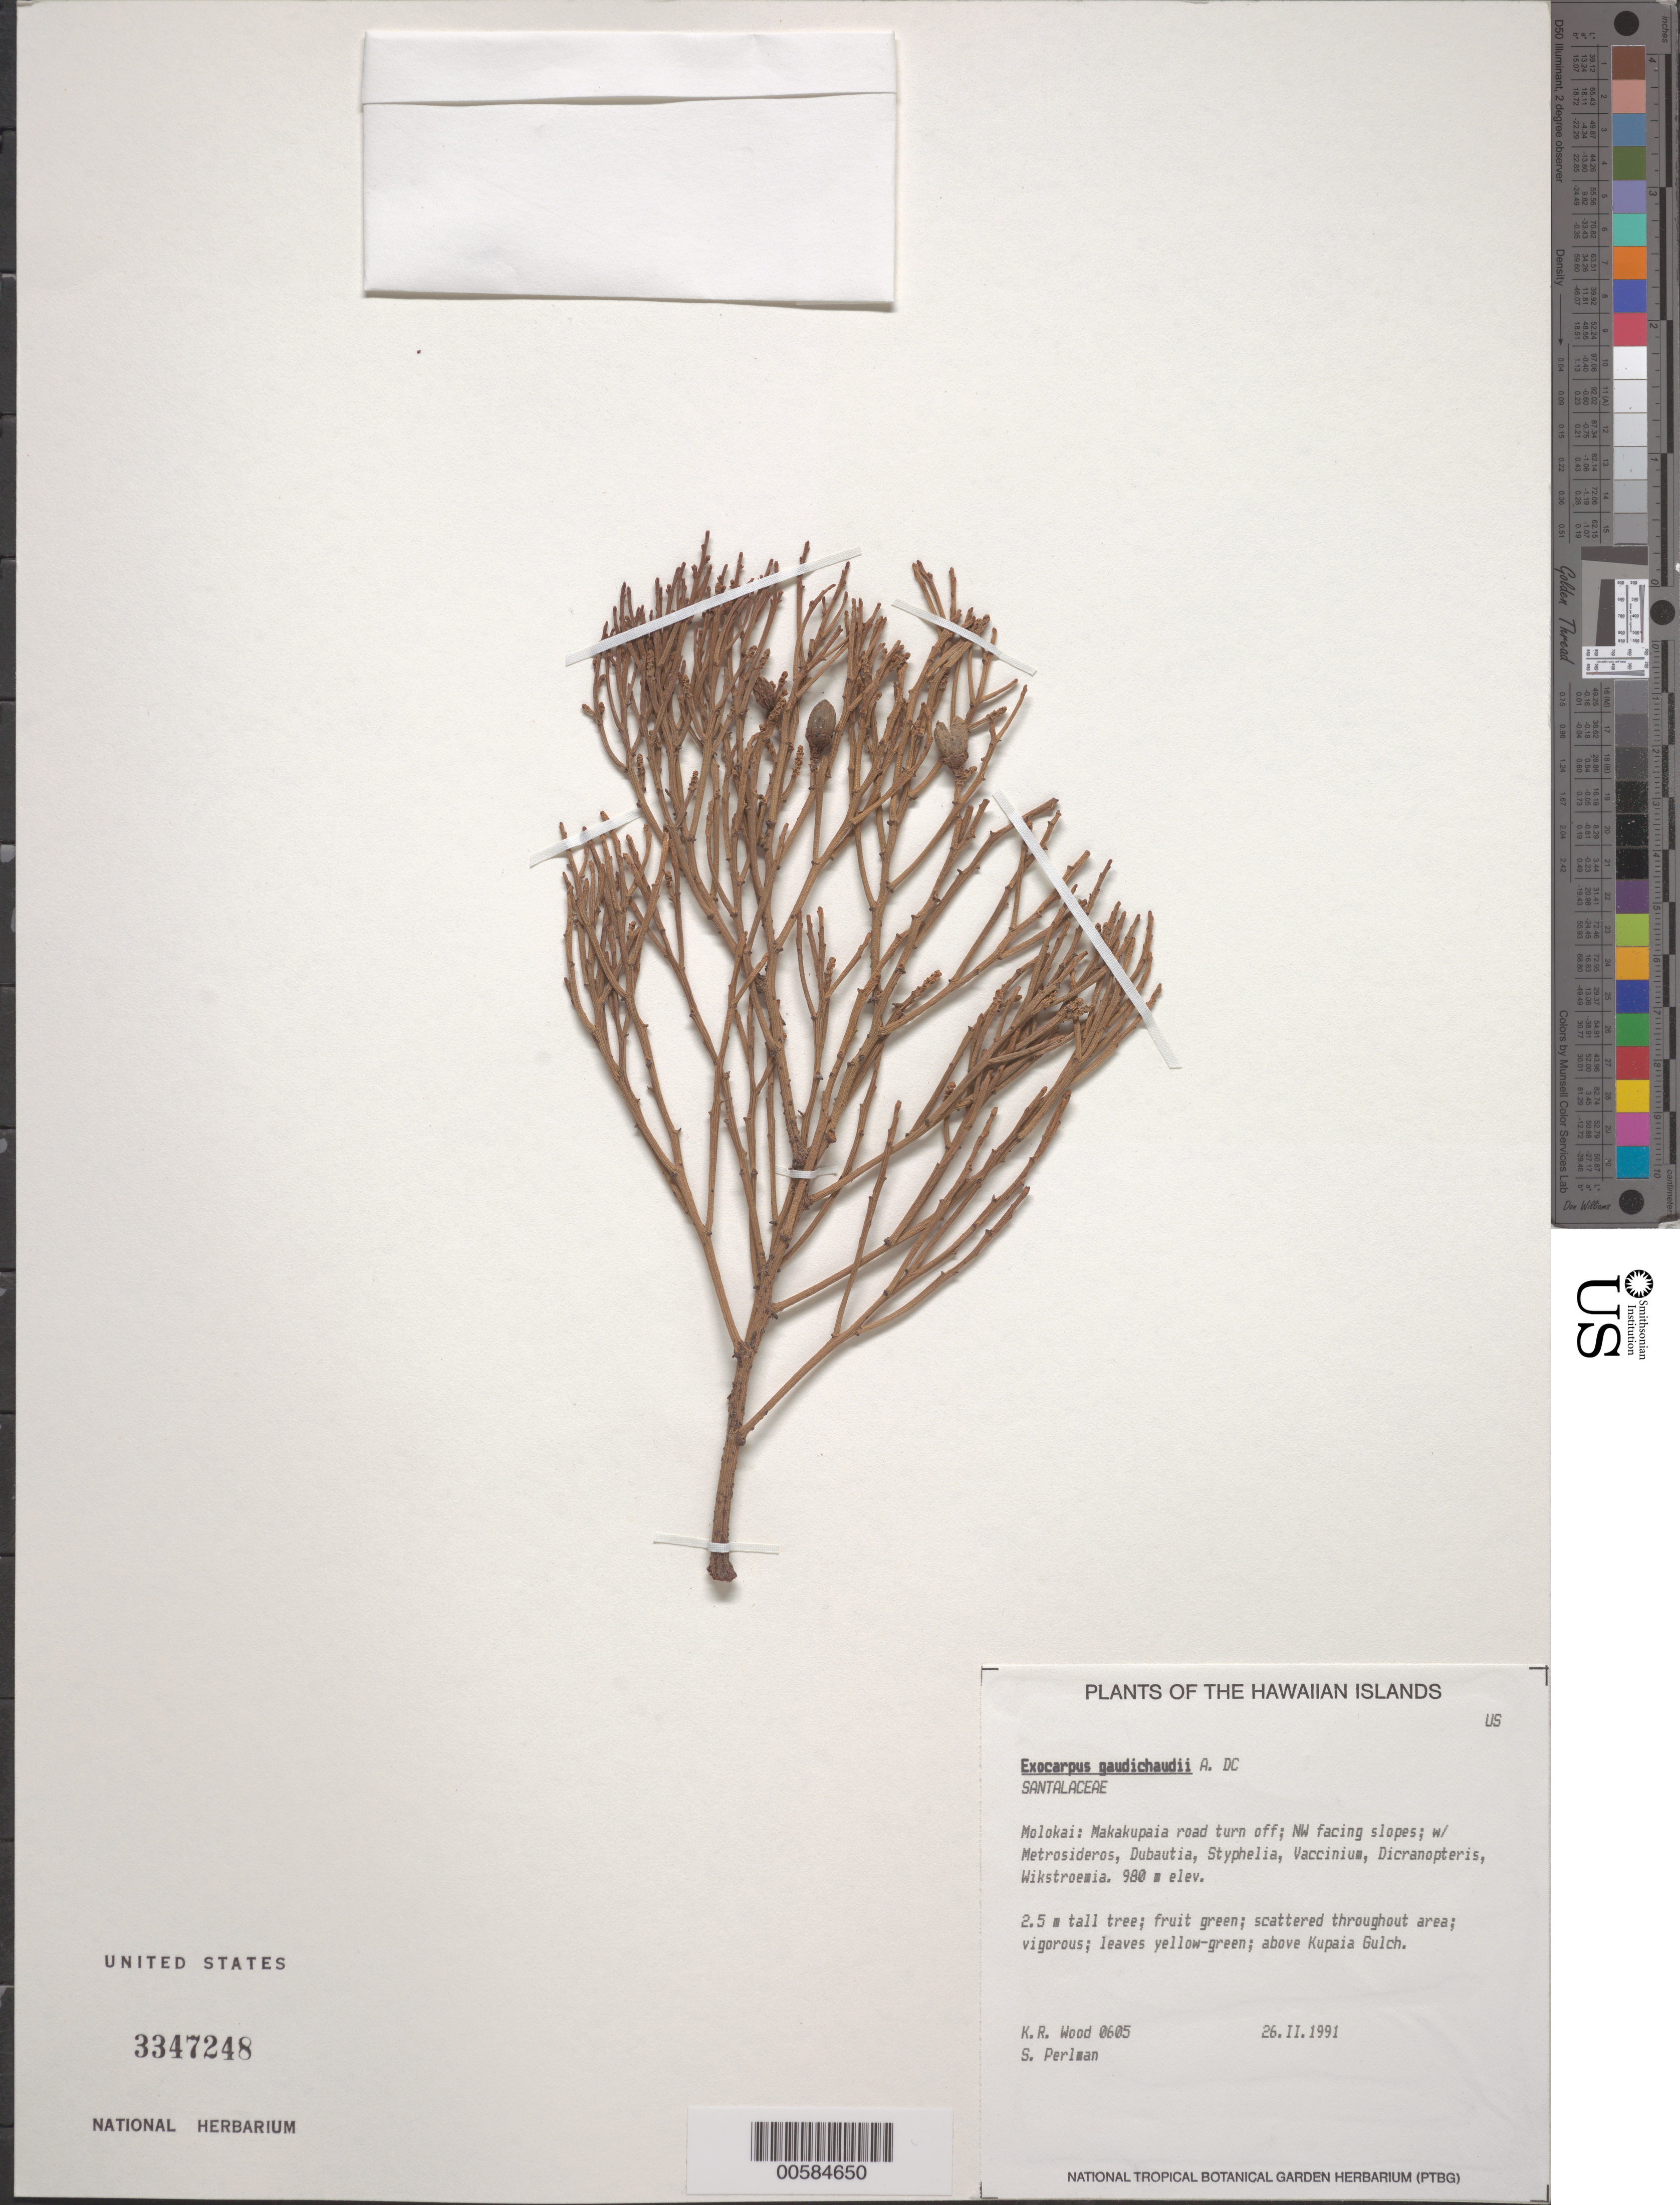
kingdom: Plantae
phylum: Tracheophyta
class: Magnoliopsida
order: Santalales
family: Santalaceae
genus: Exocarpos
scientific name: Exocarpos gaudichaudii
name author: A. DC.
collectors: K. R. Wood & S. P. Perlman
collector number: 0605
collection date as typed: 26 Feb 1991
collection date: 1991-02-26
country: United States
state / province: Hawaii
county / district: Maui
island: Moloka'i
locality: Makakupaia road turn off; NW facing slopes. Above Kupaia Gulch.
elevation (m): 900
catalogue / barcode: US 3347248